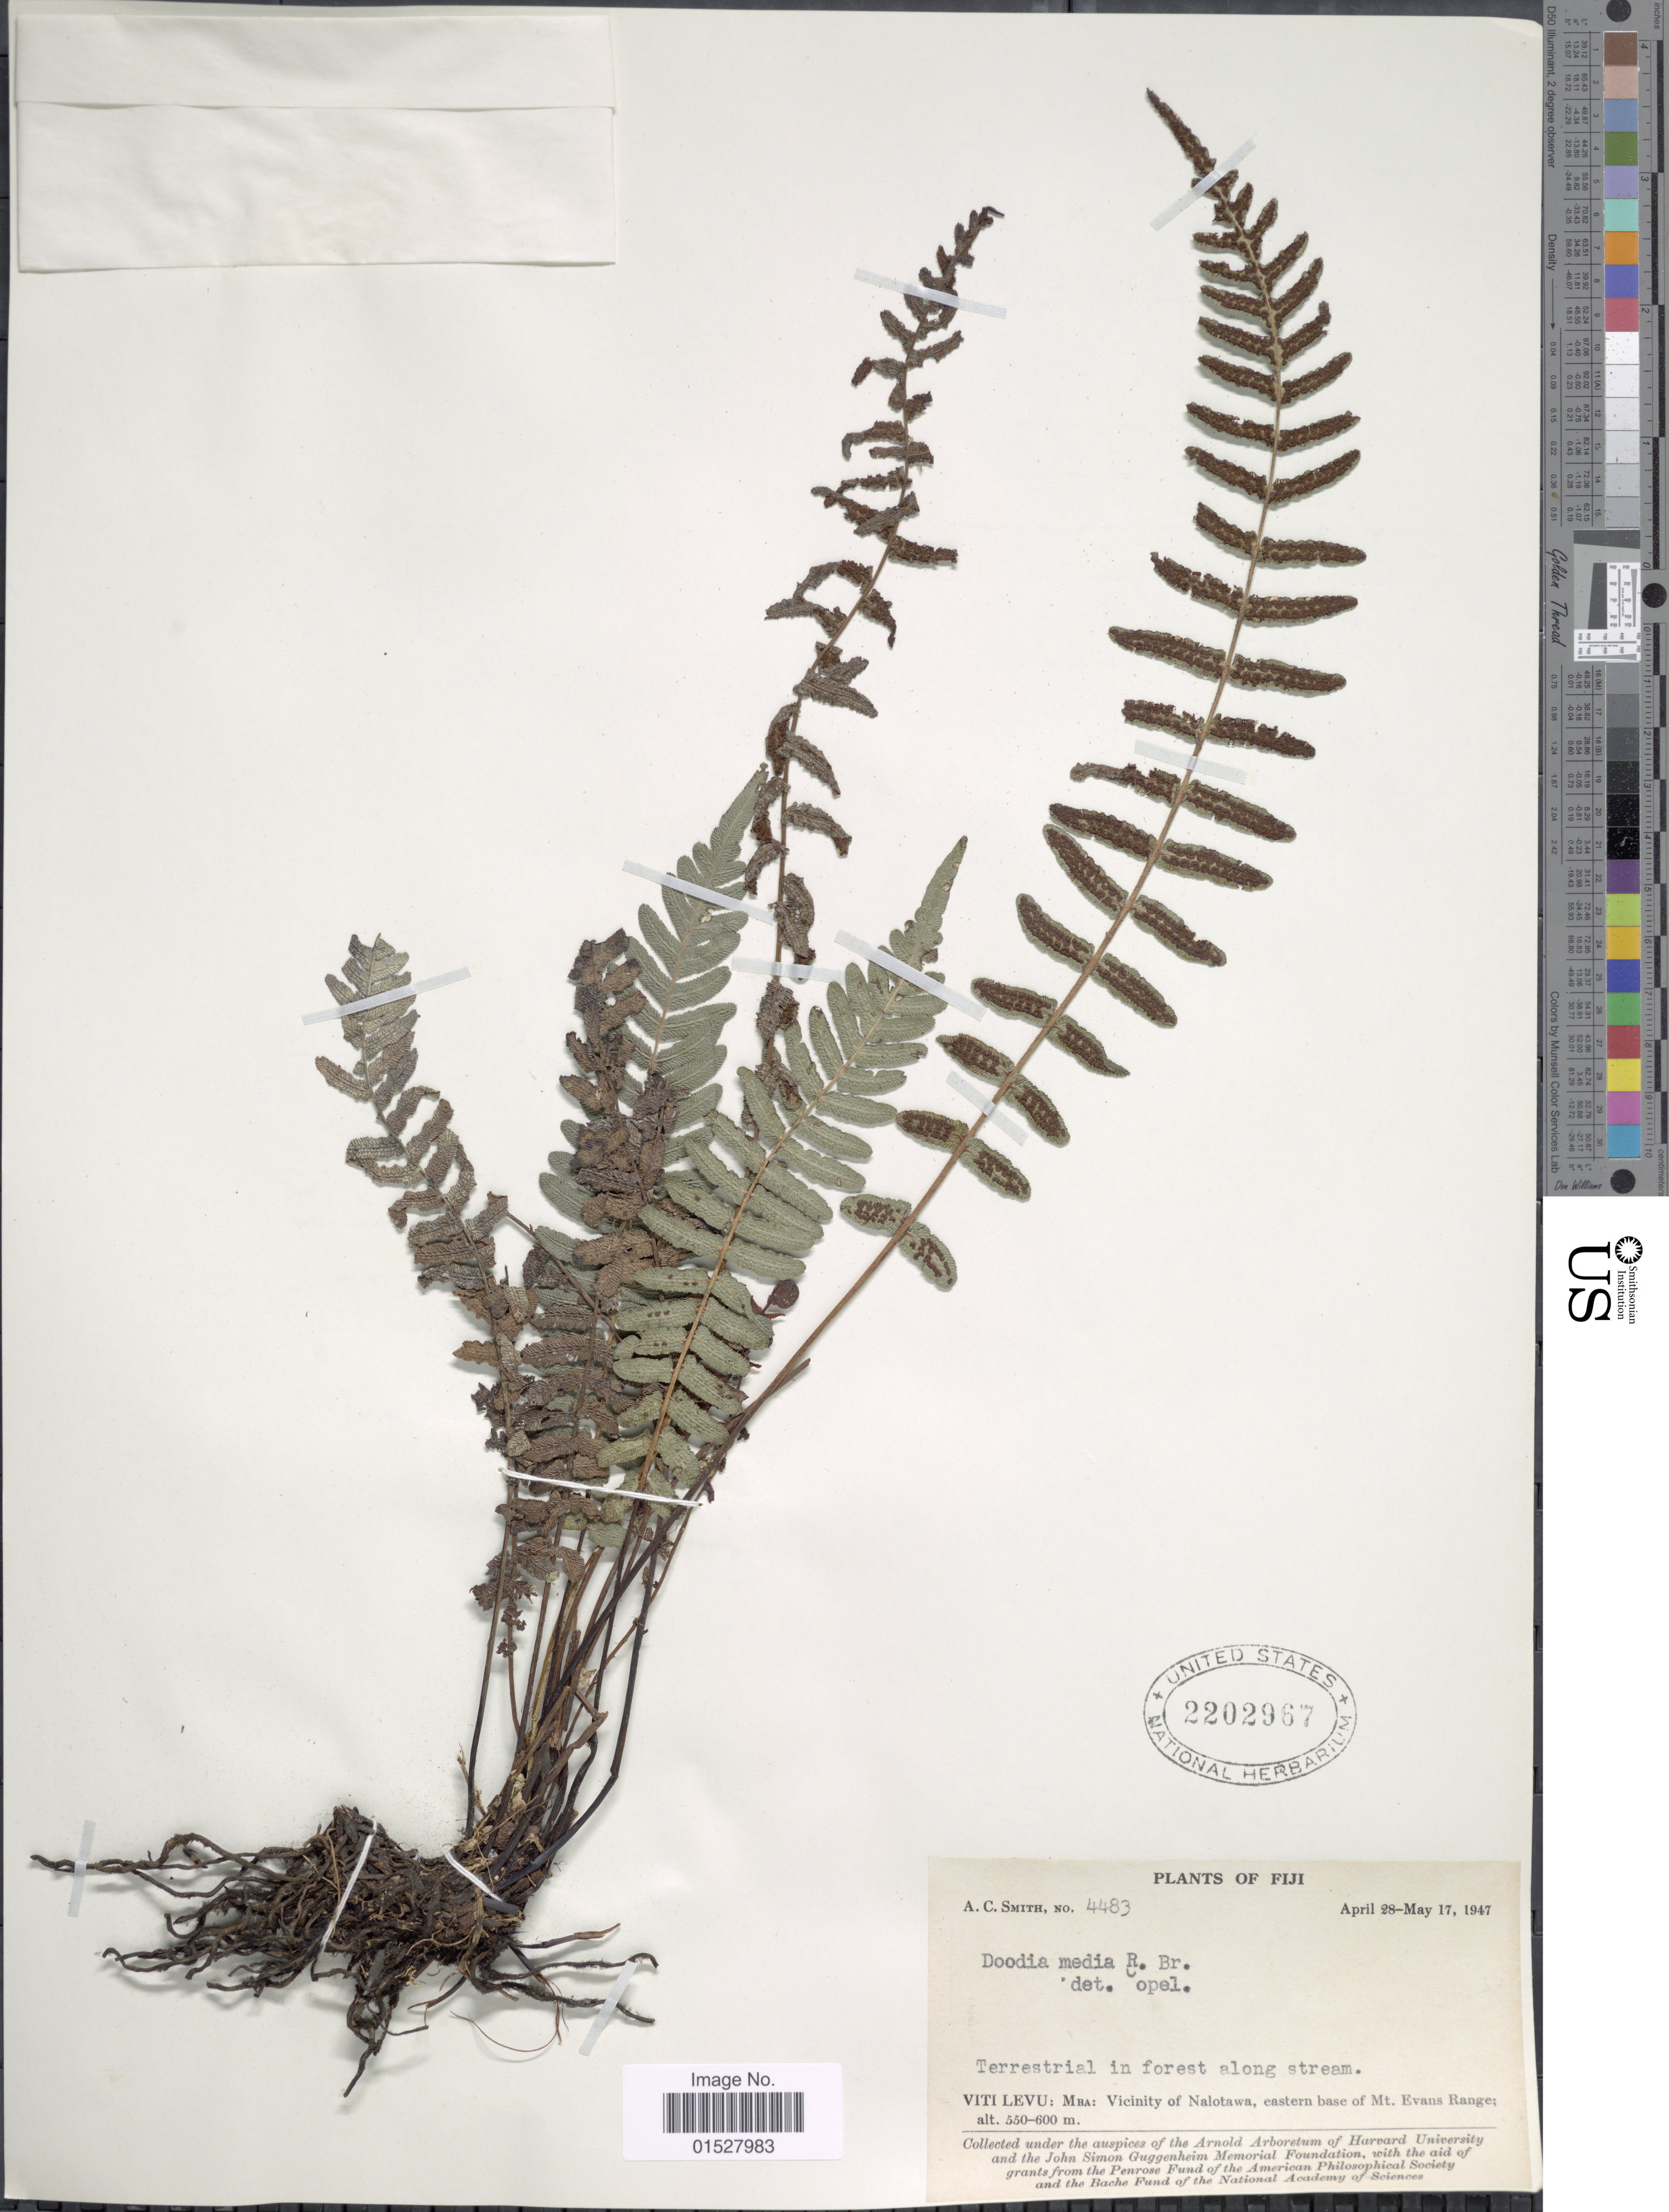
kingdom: Plantae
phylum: Tracheophyta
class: Polypodiopsida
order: Polypodiales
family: Blechnaceae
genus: Blechnum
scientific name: Blechnum medium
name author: (R. Br.) Christenh.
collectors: A. C. Smith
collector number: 4483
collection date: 1947-04-28/1947-05-17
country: Fiji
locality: Viti Levu: Mra: Vicinity of Nalotawa, eastern base of Mt. Evans Range.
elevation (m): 550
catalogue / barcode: US 2202967